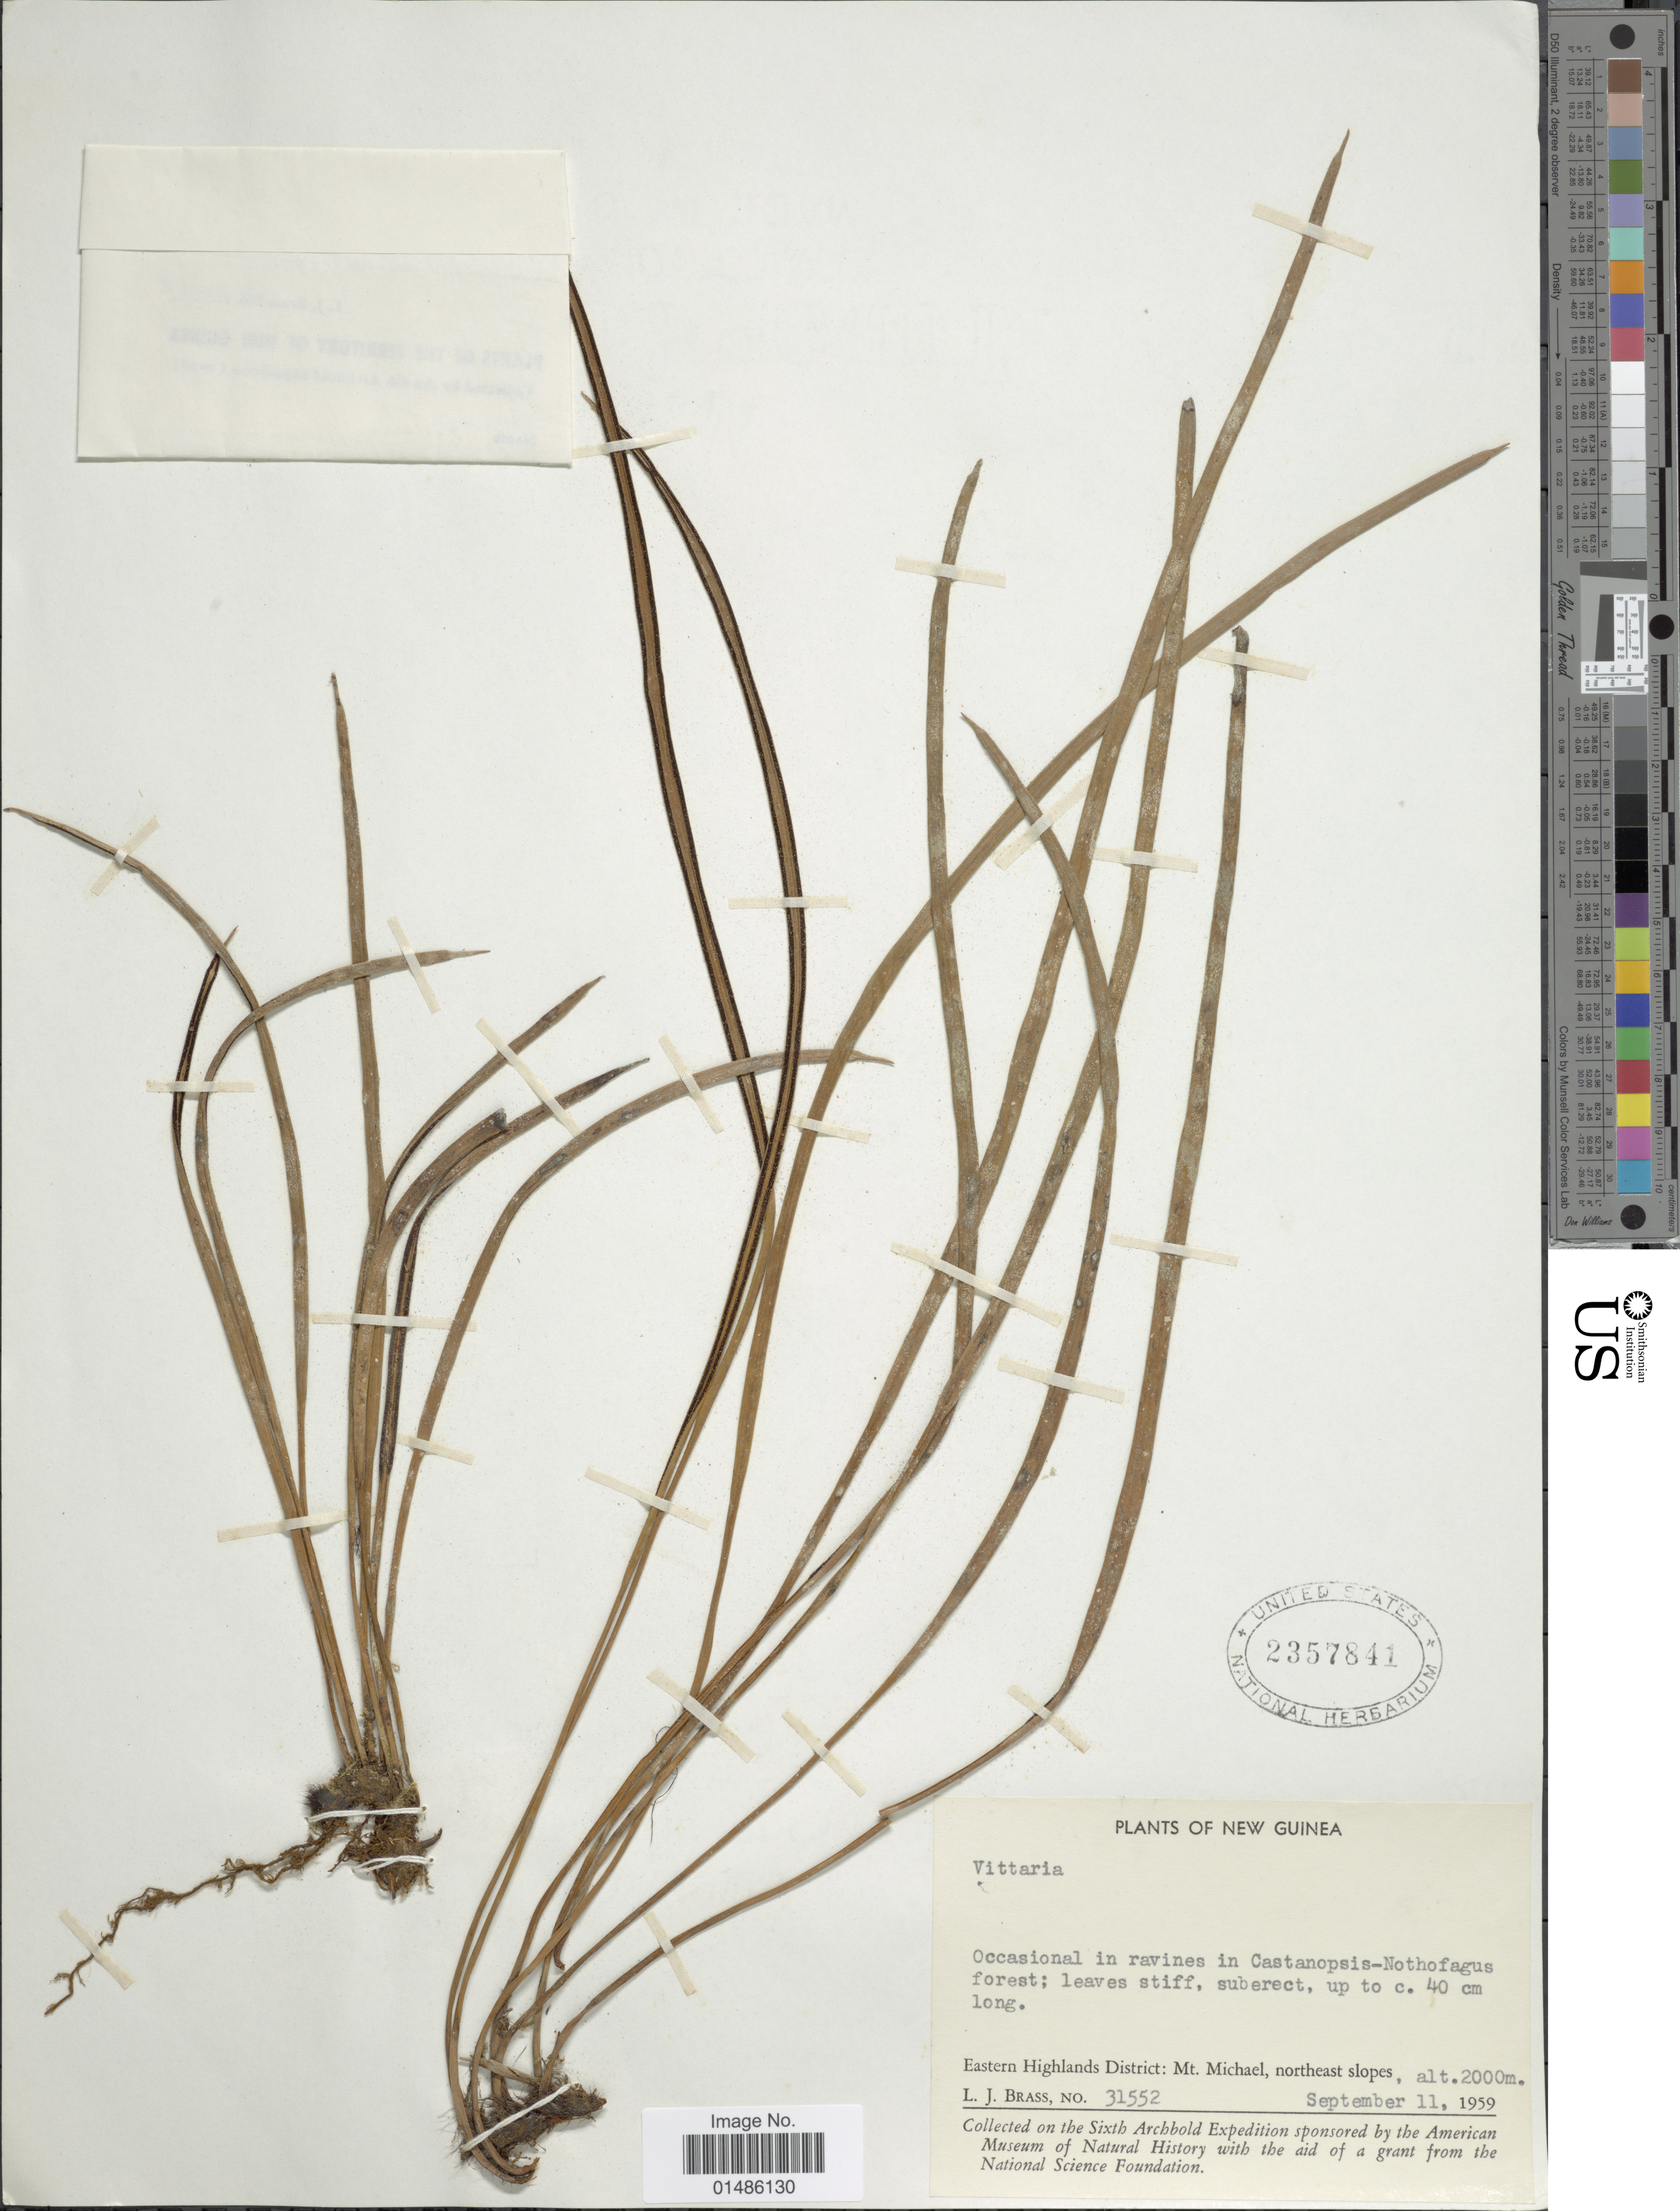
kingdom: Plantae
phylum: Tracheophyta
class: Polypodiopsida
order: Polypodiales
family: Pteridaceae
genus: Haplopteris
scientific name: Haplopteris sp.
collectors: L. J. Brass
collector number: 31552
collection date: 1959-09-11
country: Papua New Guinea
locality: New Guinea. Eastern Highlands District: Mt. Michael, northeast slopes.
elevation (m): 2000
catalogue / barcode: US 2357841